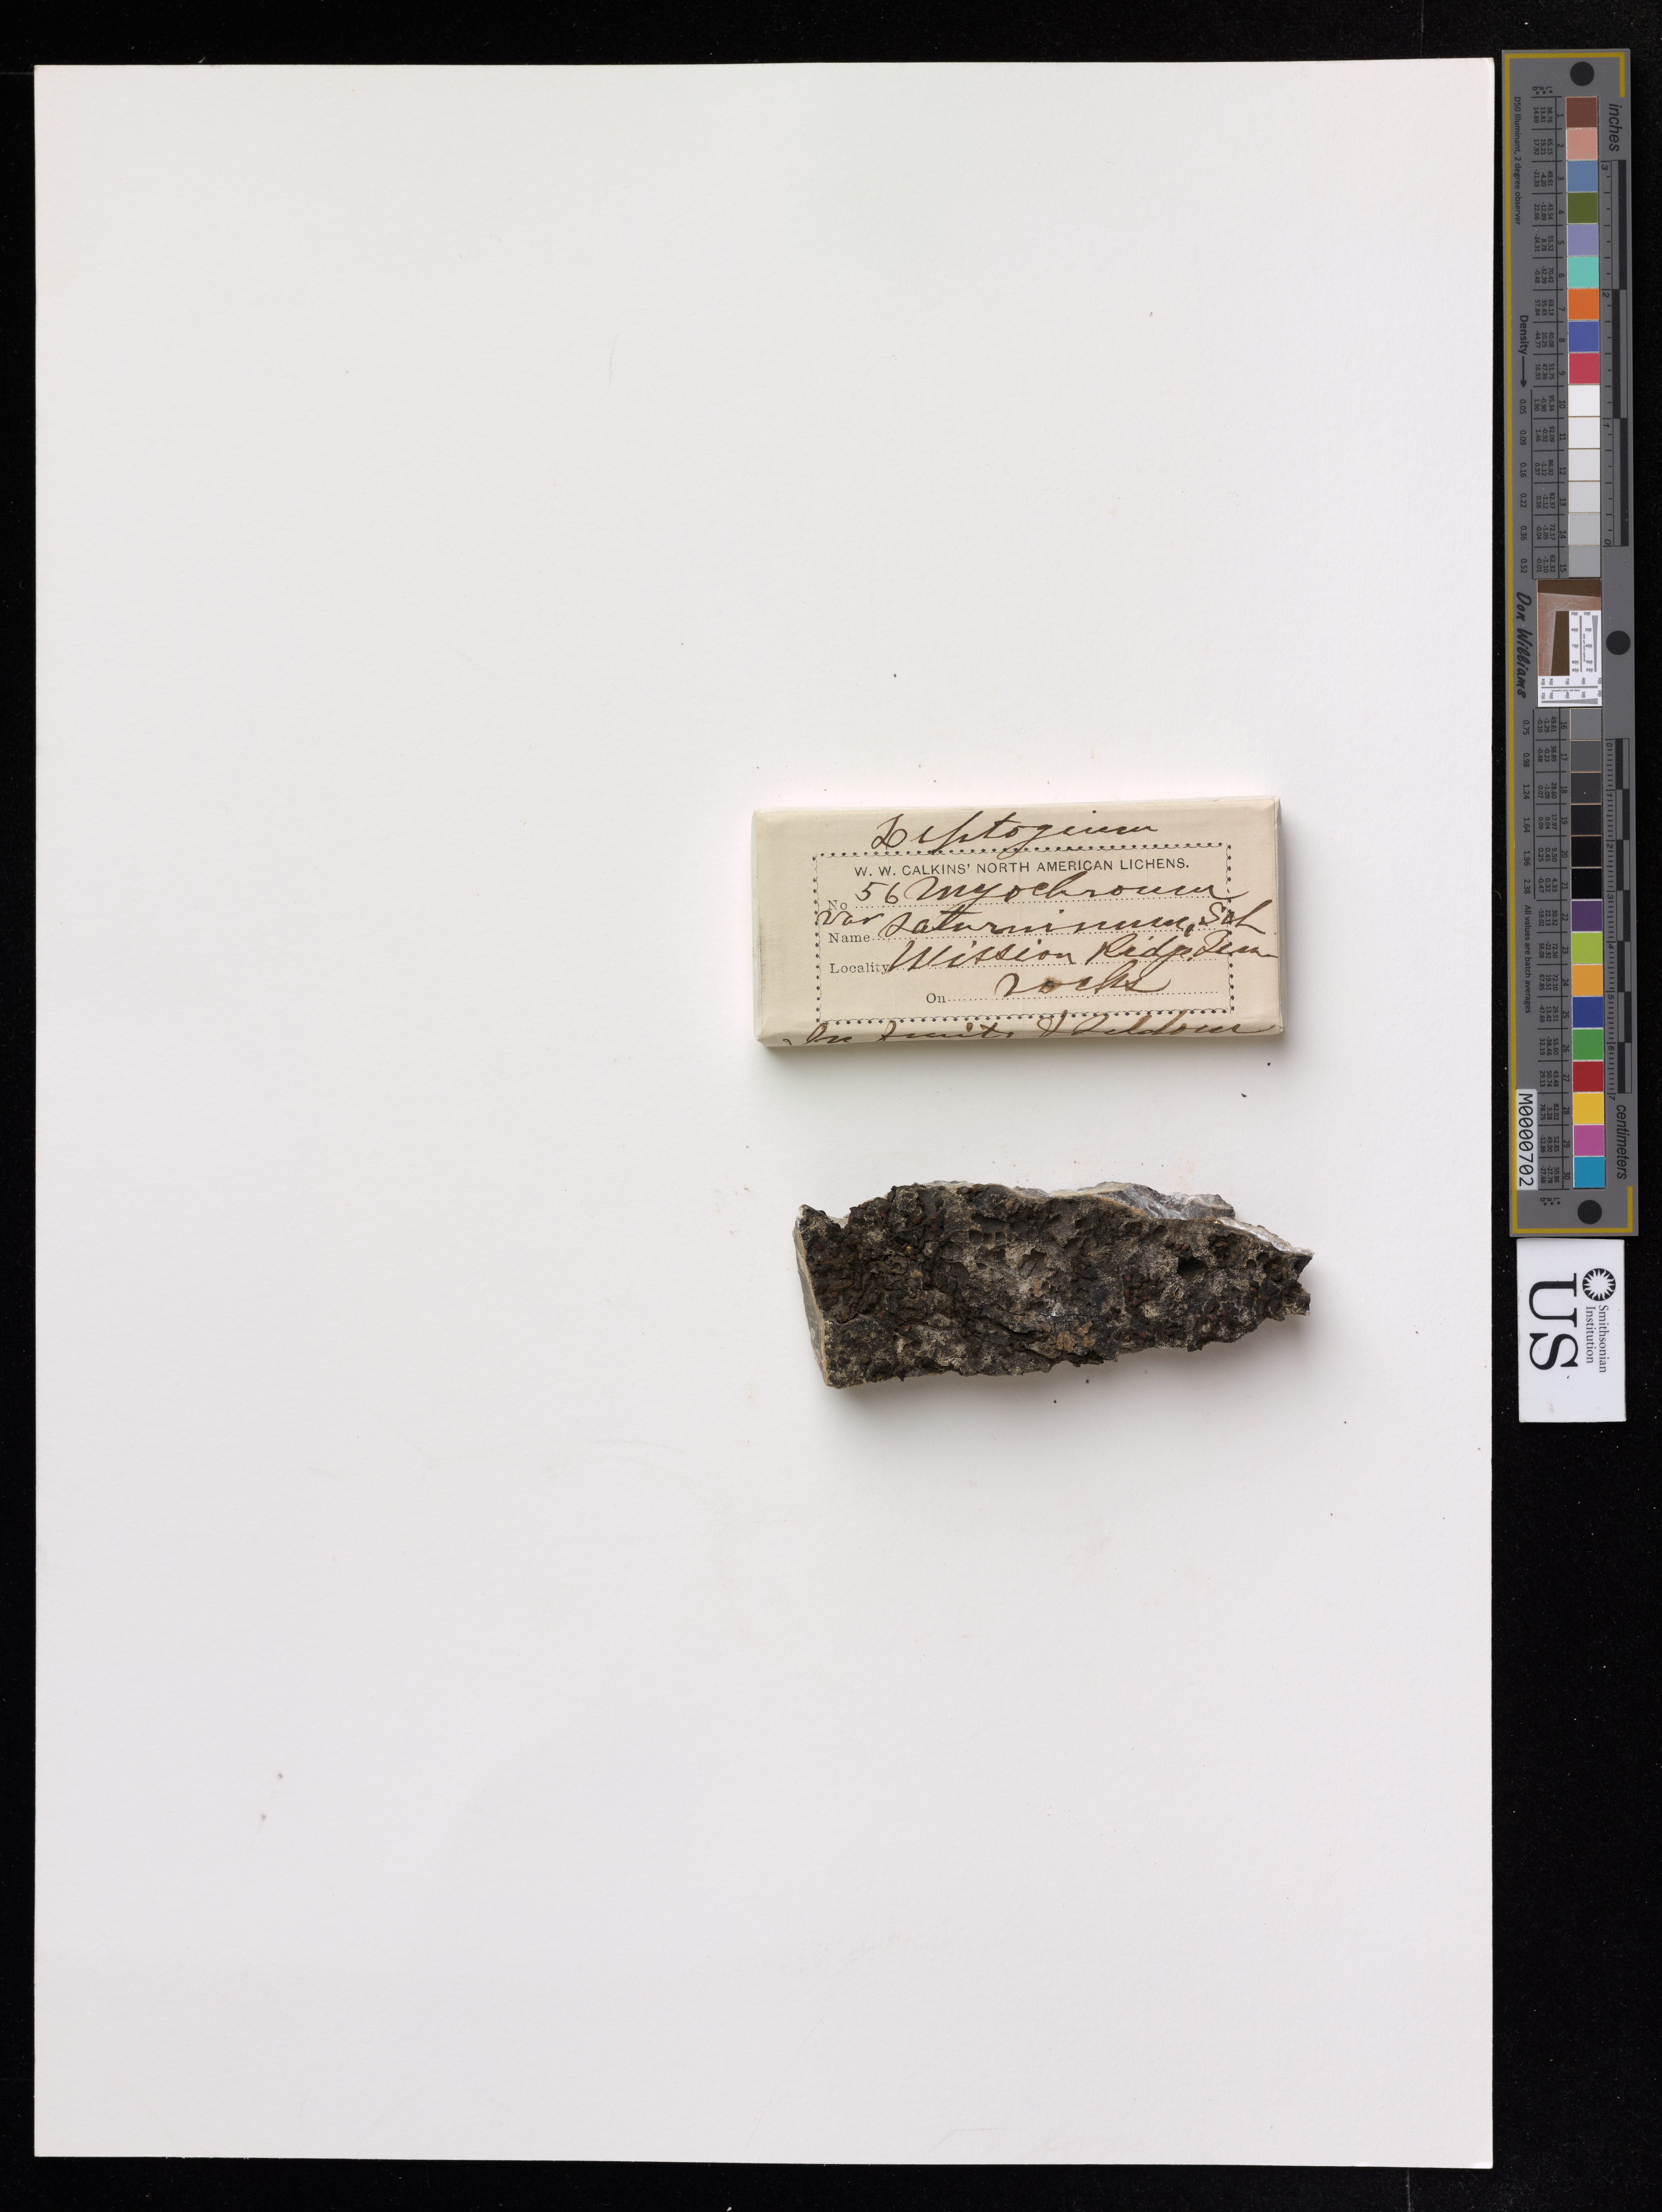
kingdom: Fungi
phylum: Ascomycota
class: Lecanoromycetes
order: Lecideales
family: Lecideaceae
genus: Lecidea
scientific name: Lecidea sp.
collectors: W. Calkins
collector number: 56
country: United States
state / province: Tennessee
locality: Mission Ridge.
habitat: Rocks.